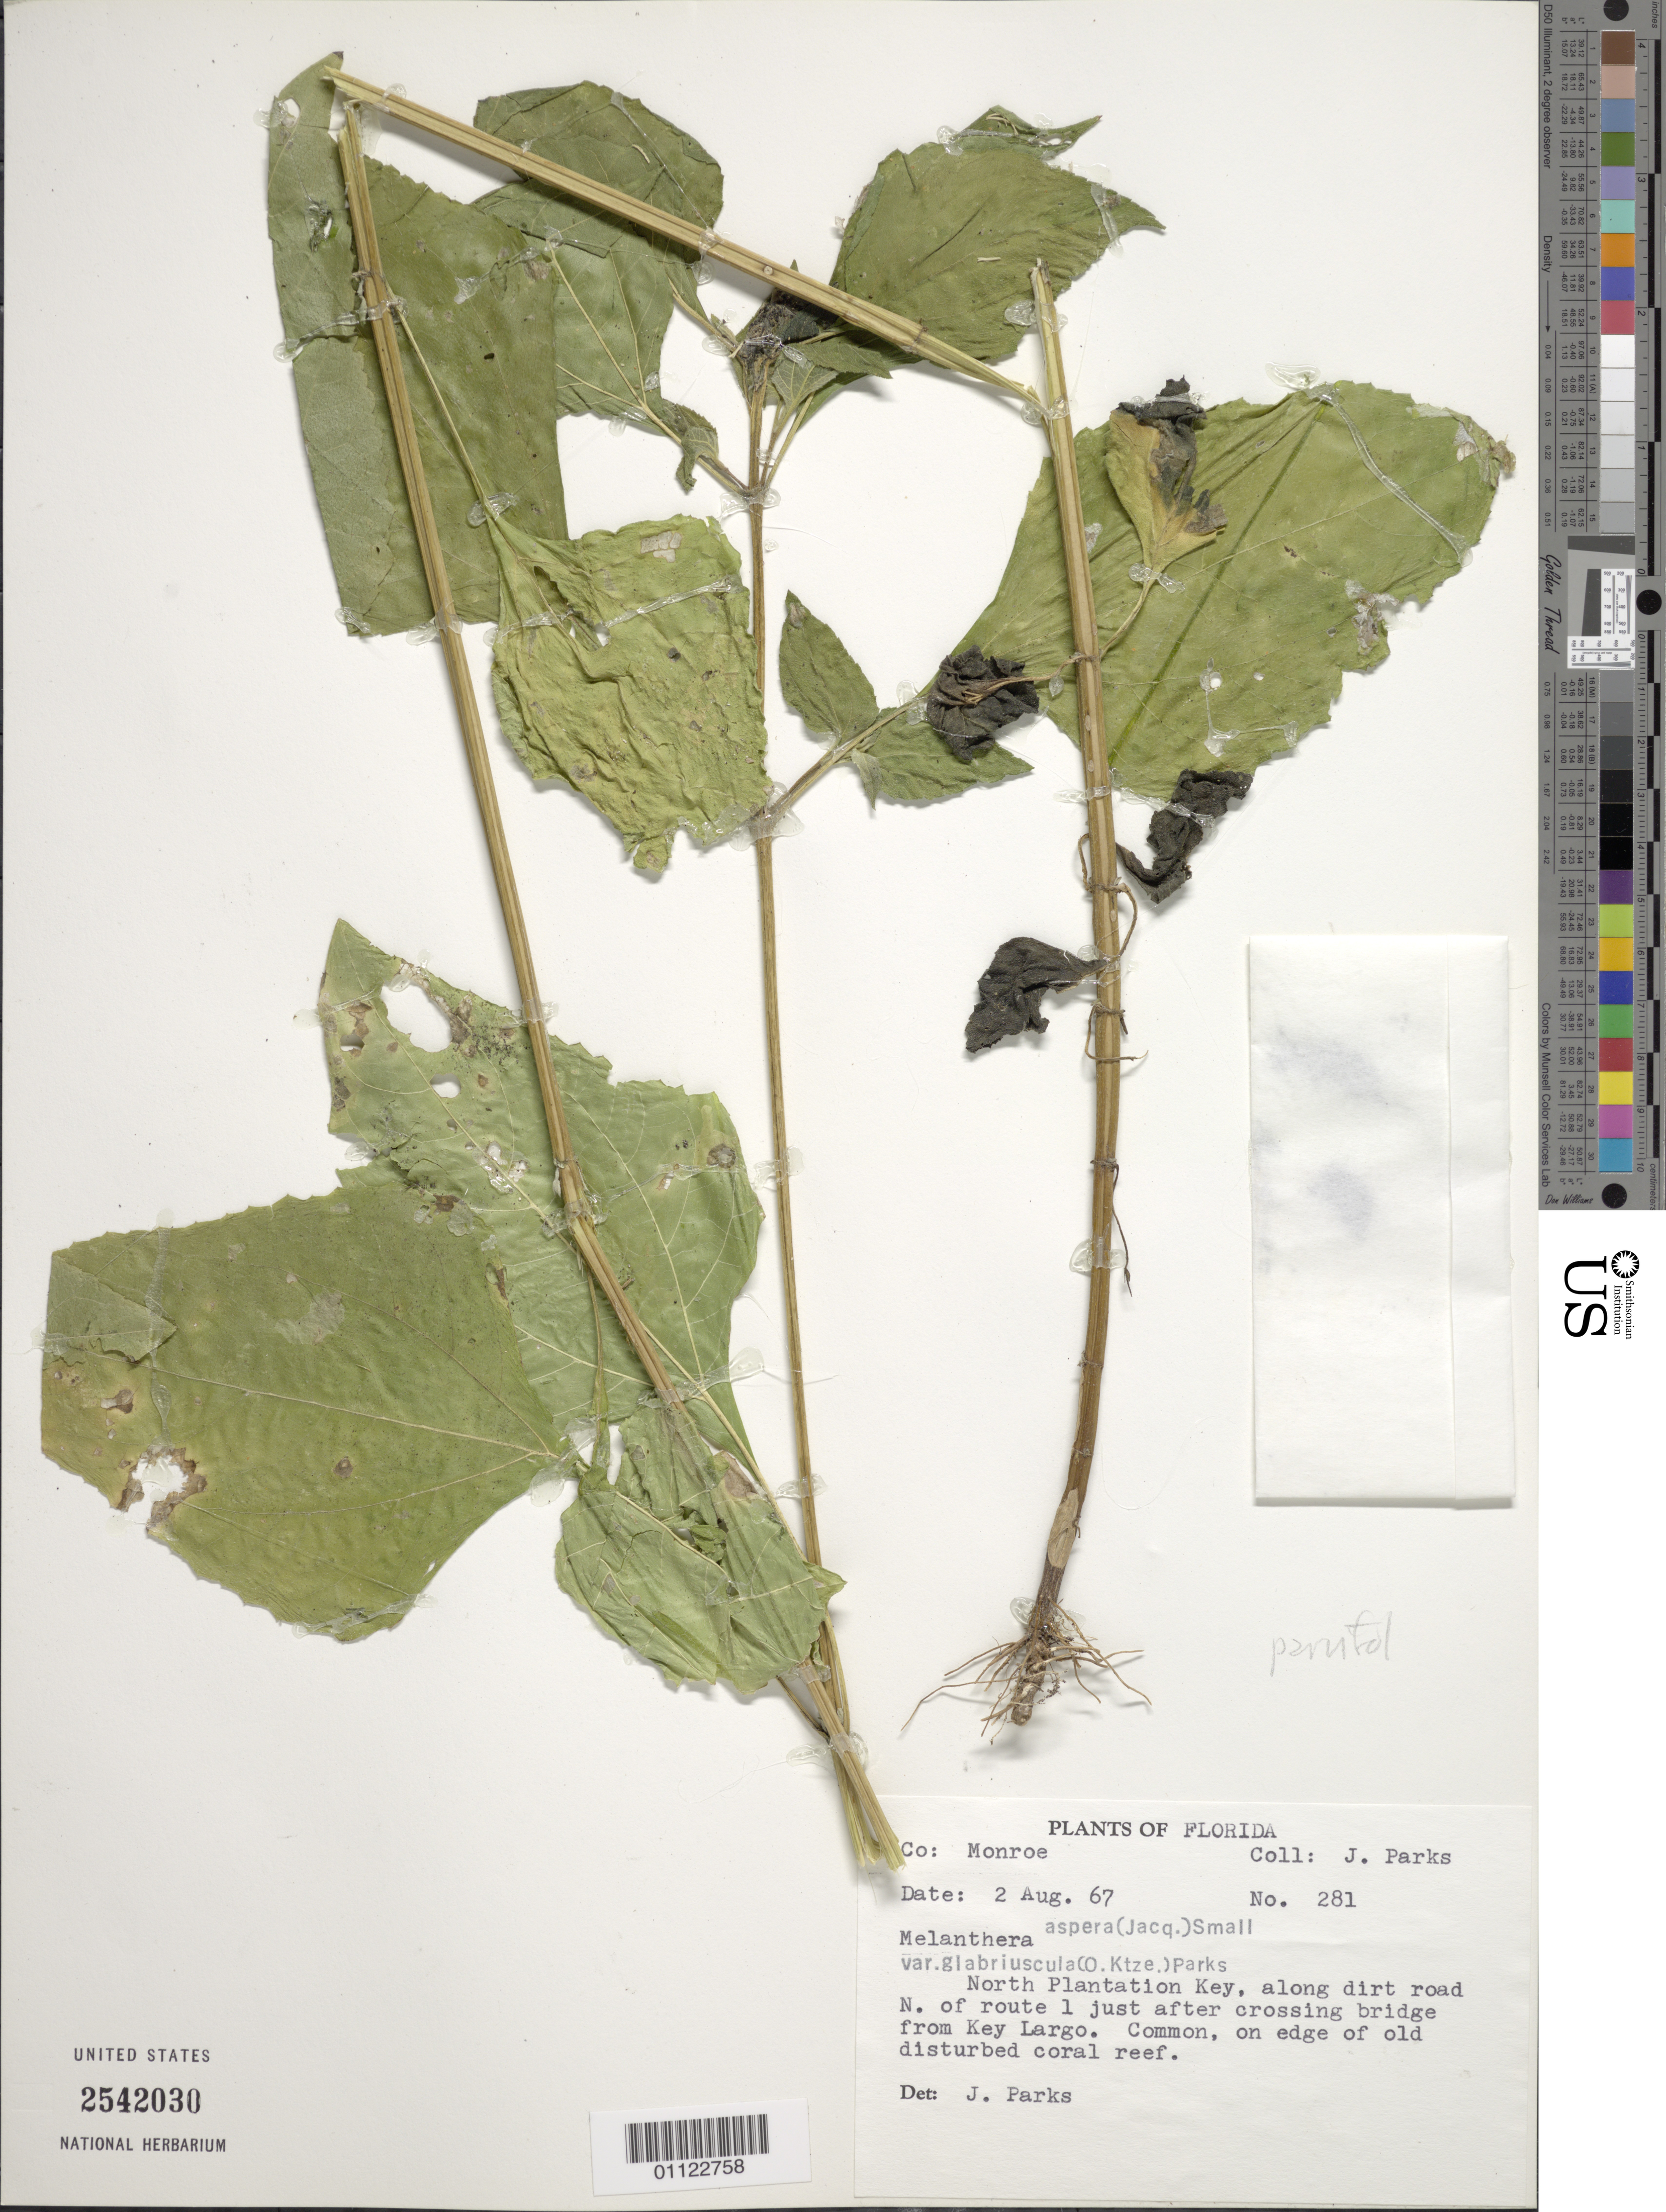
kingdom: Plantae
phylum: Tracheophyta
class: Magnoliopsida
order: Asterales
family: Asteraceae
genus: Melanthera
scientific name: Melanthera parvifolia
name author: Small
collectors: J. Parks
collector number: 281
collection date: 1967-08-02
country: United States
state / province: Florida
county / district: Monroe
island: North Plantation Key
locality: North Plantation Key, along dirt road N of Rt 1 just after crossing bridge from Key Largo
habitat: on edge of old disturbed coral reef, common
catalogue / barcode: US 2542030